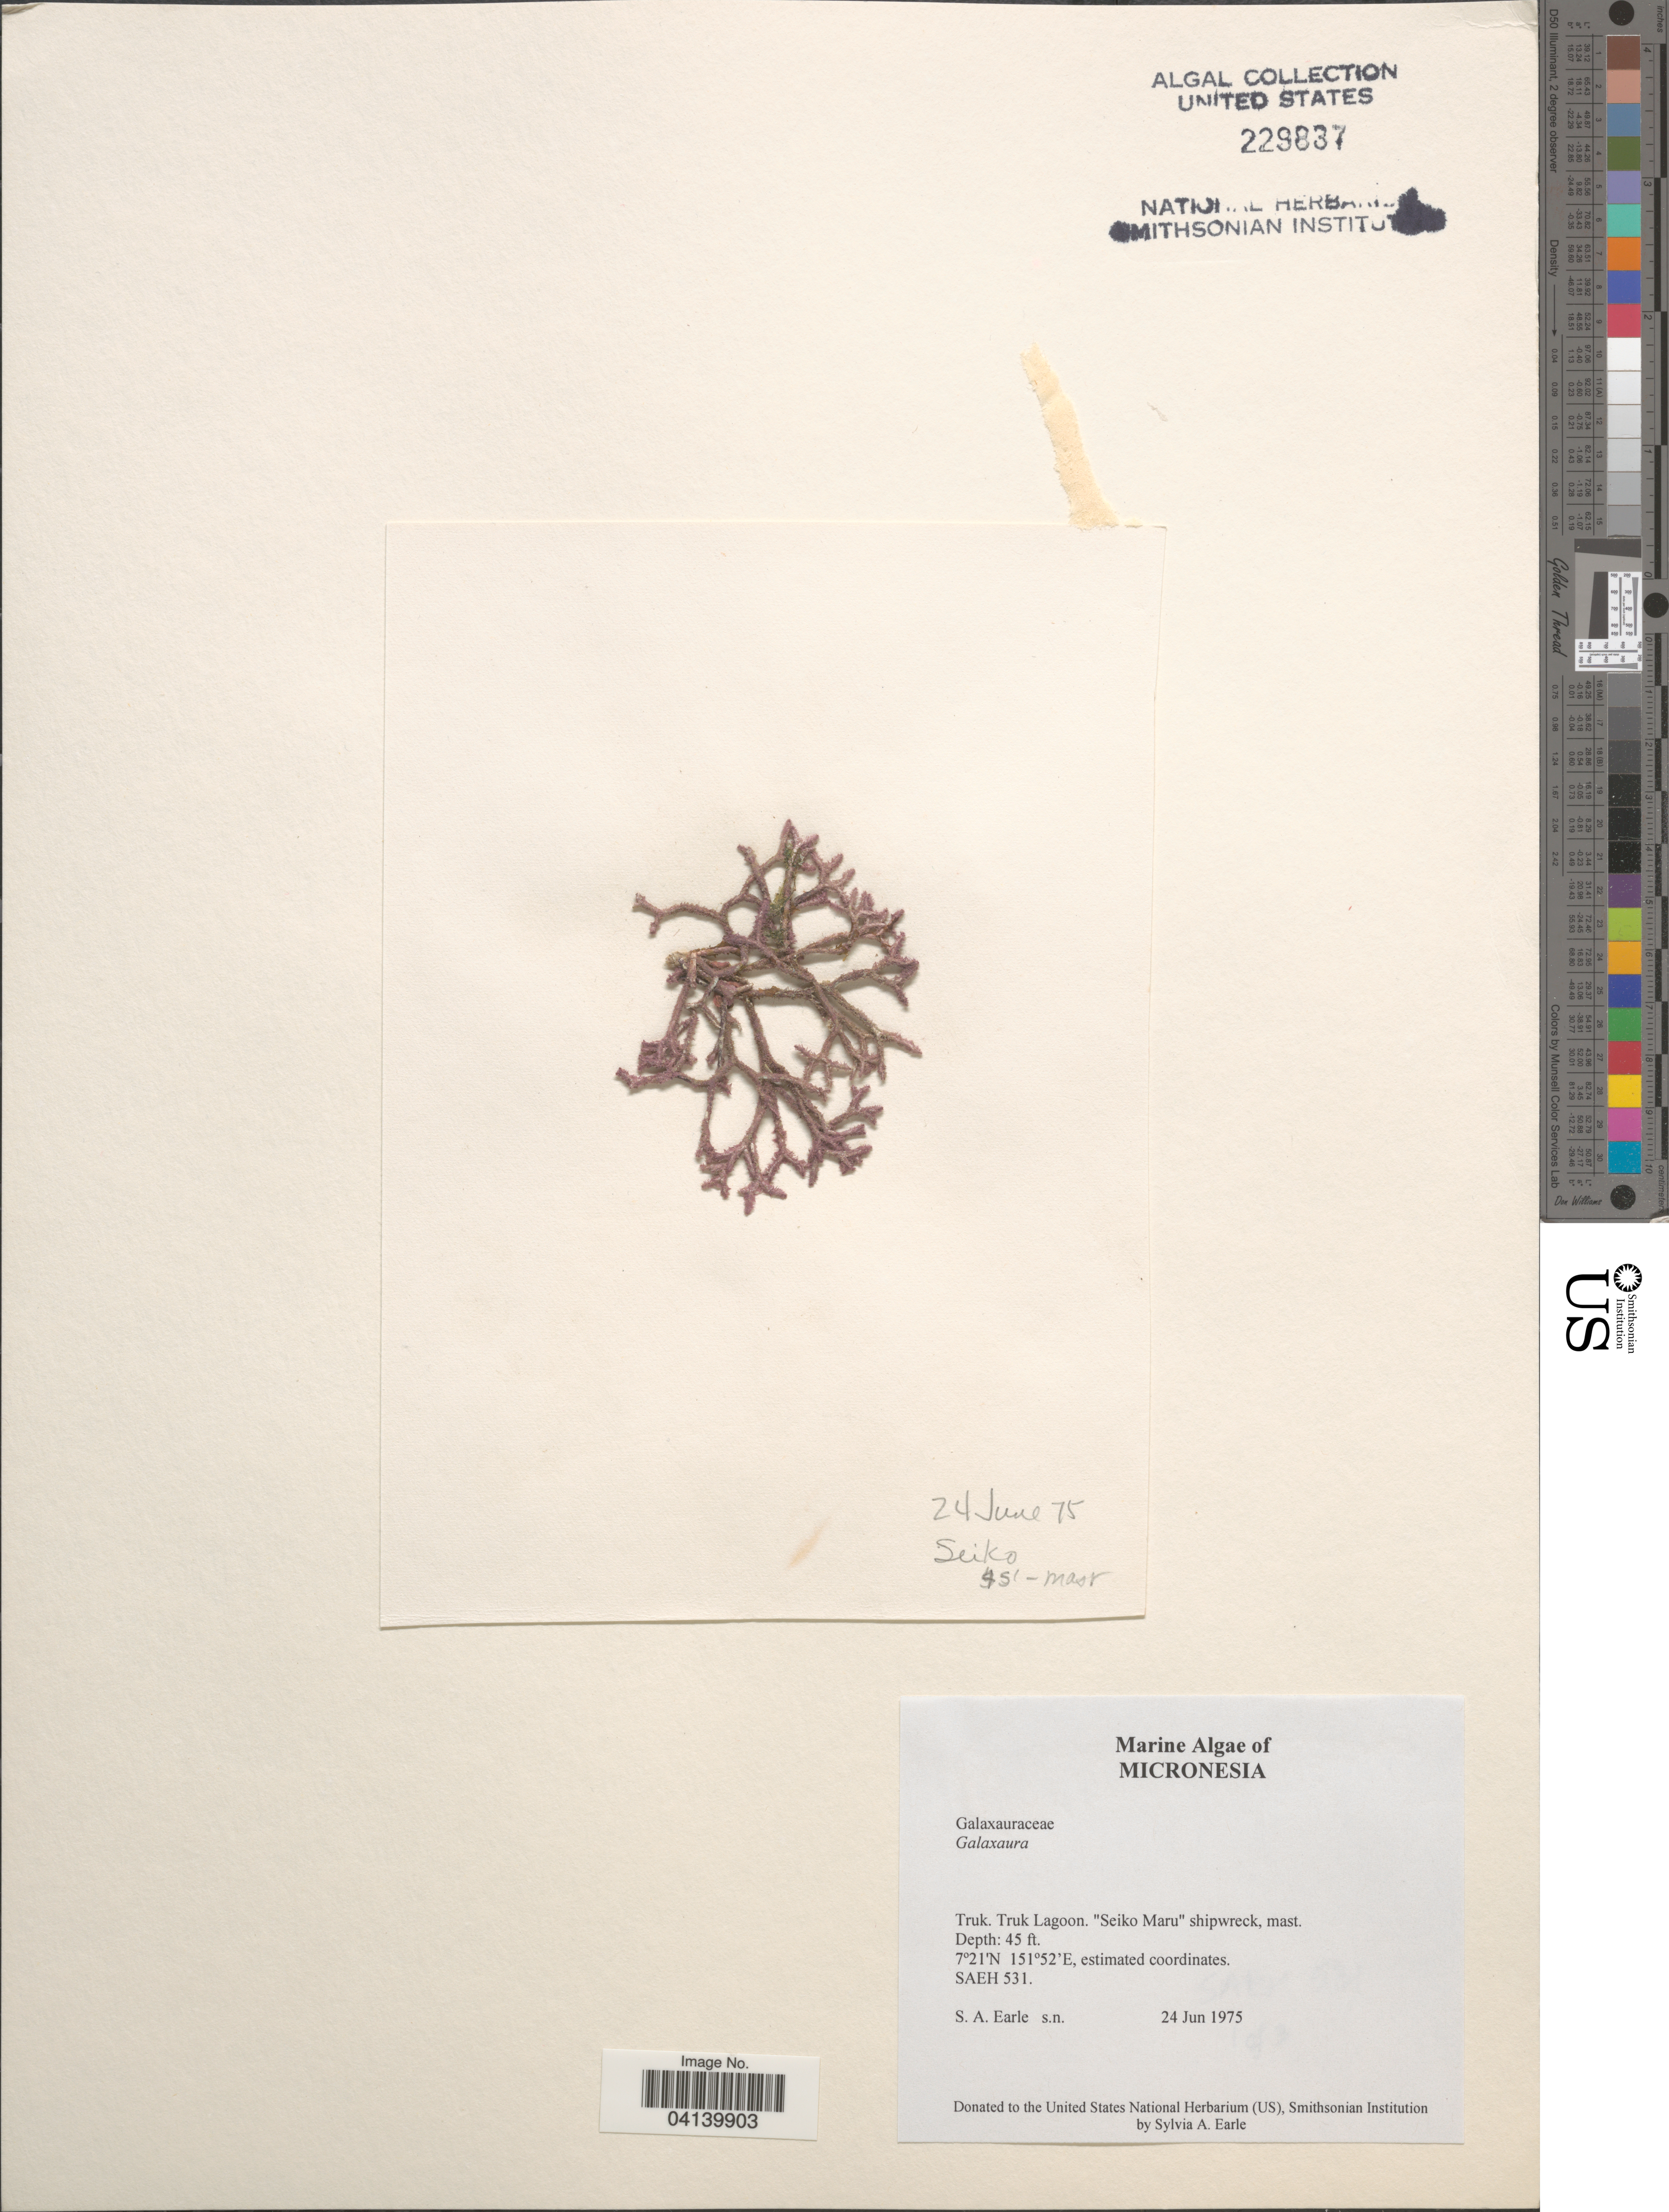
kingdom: Plantae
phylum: Rhodophyta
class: Florideophyceae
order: Nemaliales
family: Galaxauraceae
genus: Galaxaura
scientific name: Galaxaura sp.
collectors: S. A. Earle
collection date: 1975-06-24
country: Micronesia, Federated States of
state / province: Truk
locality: Micronesia. Truk Lagoon. "Seiko Maru" shipwreck, mast. SAEH 531.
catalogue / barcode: US 229837